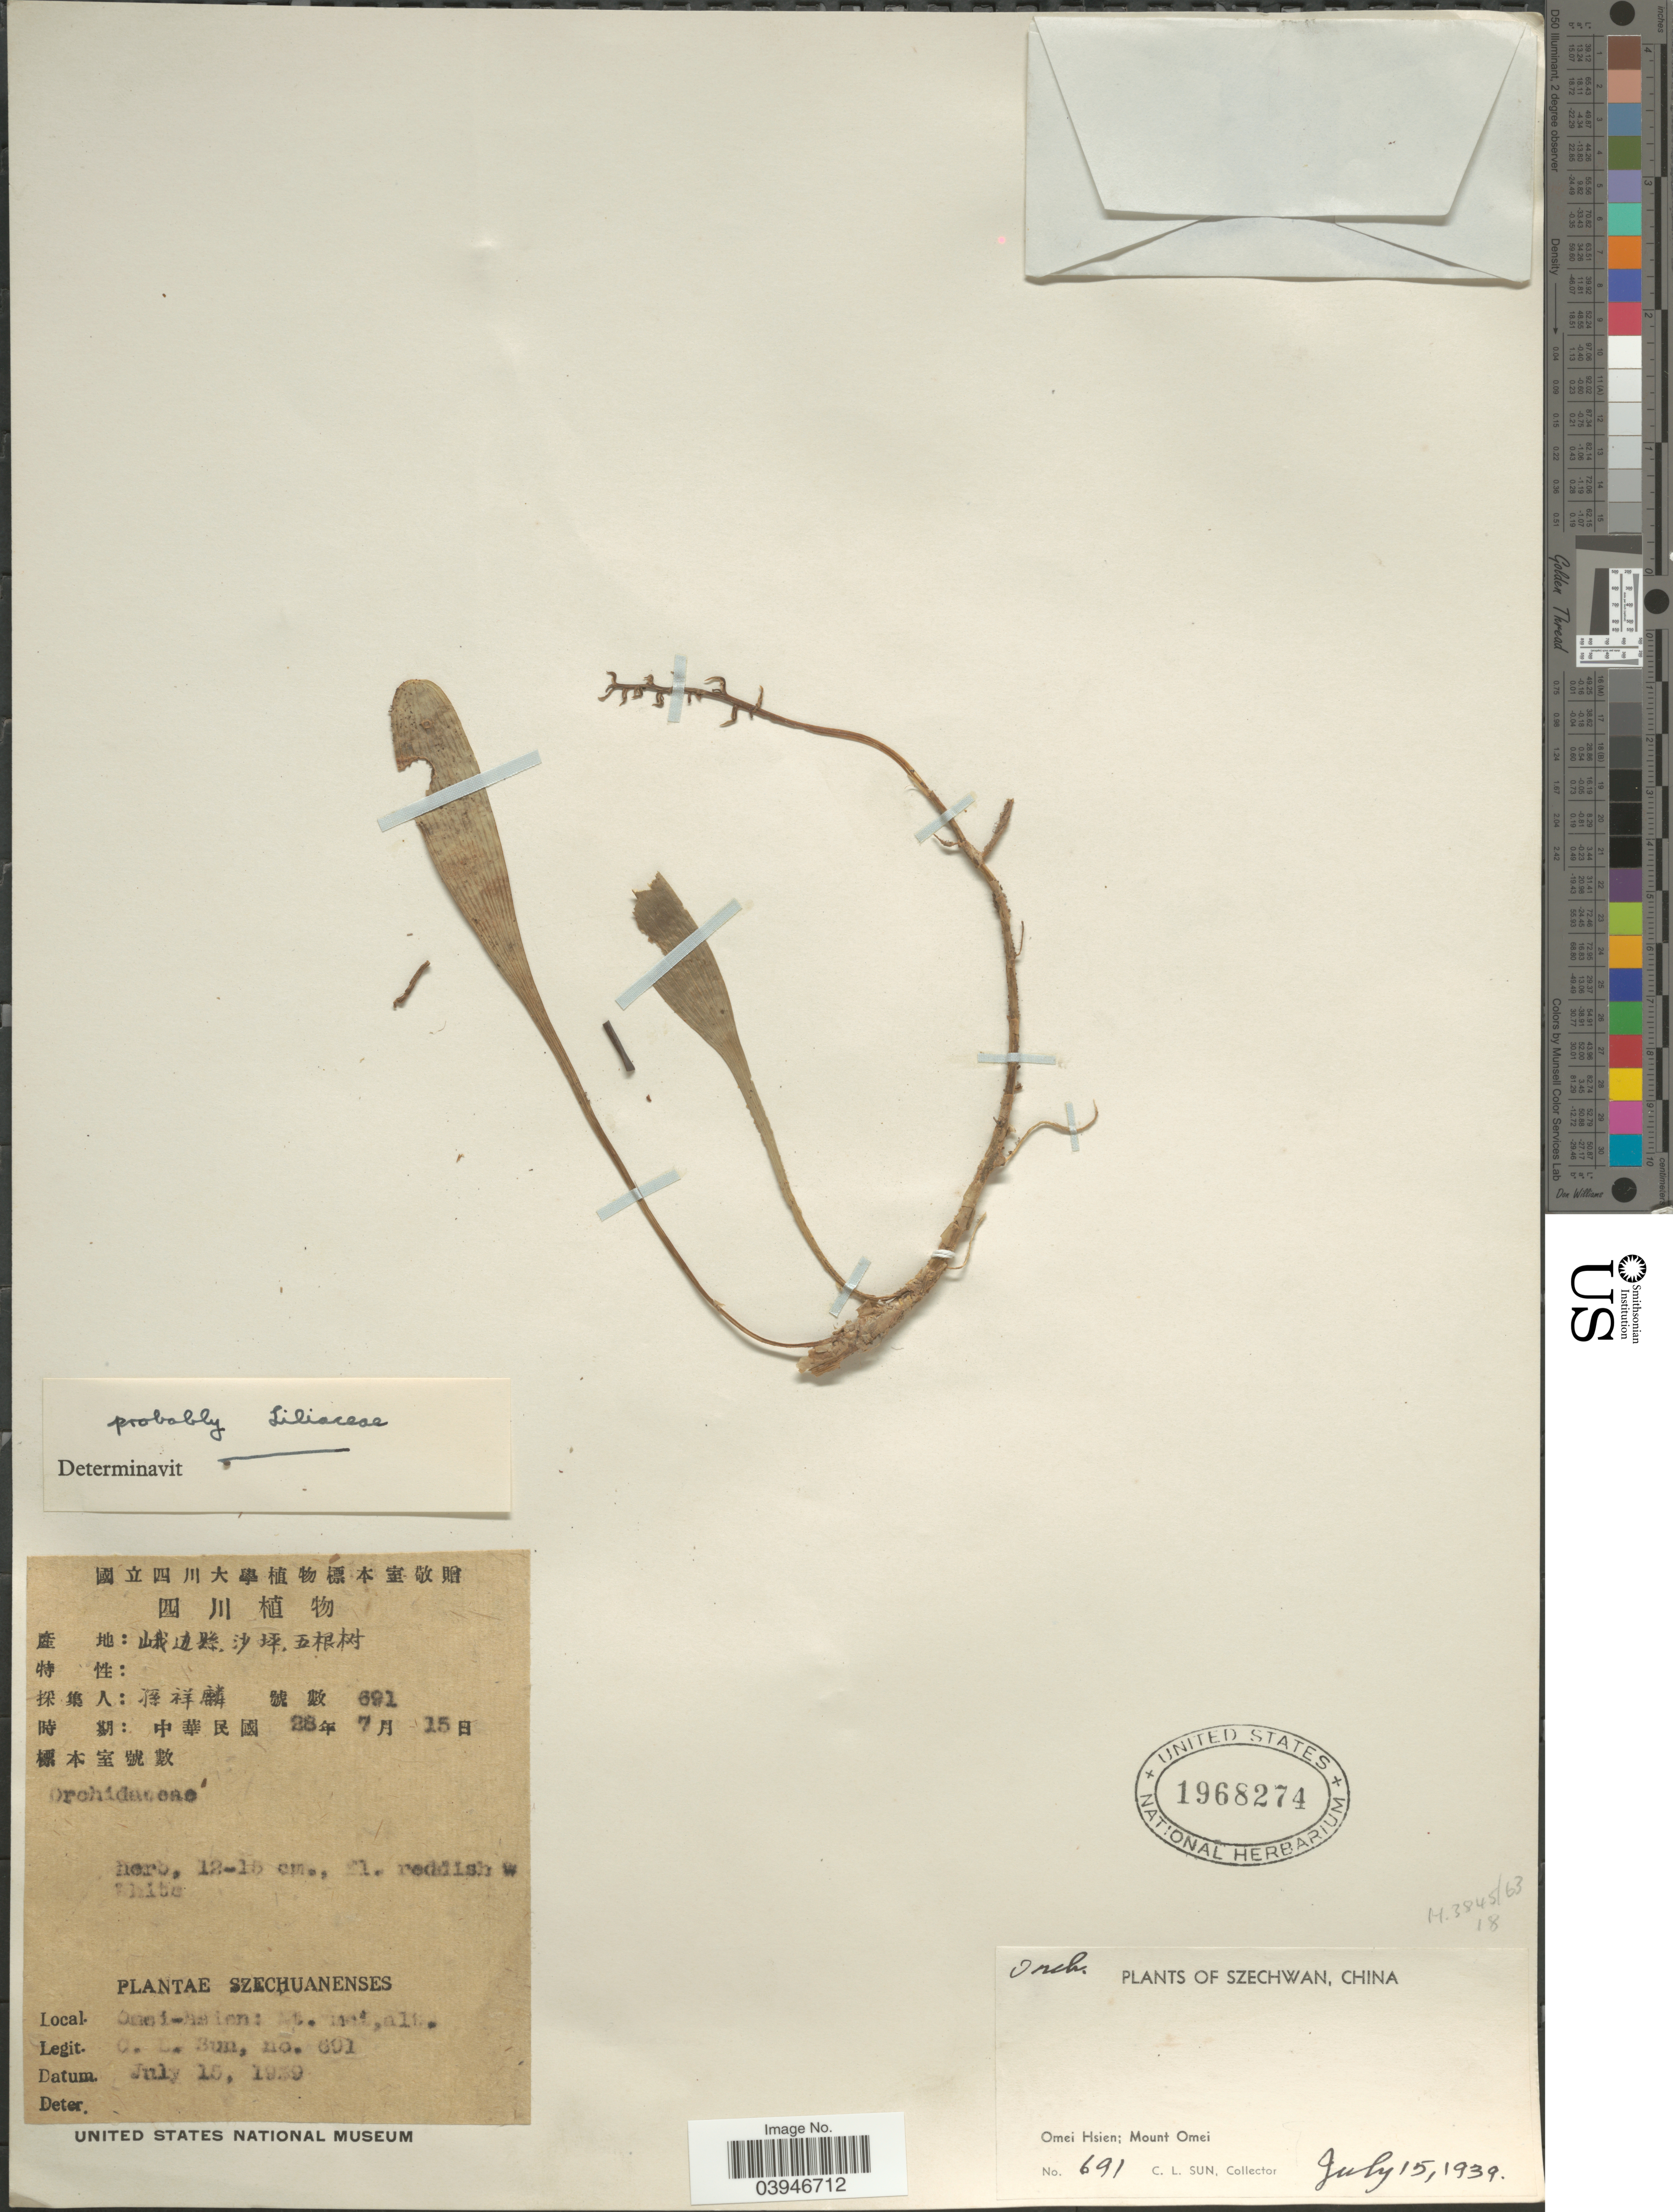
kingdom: Plantae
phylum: Tracheophyta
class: Liliopsida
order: Liliales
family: Liliaceae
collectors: C. Sun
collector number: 691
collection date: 1939-07-15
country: China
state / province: Sichuan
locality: Szechwan. Omei Hsien; Mount Omei.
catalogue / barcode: US 1968274